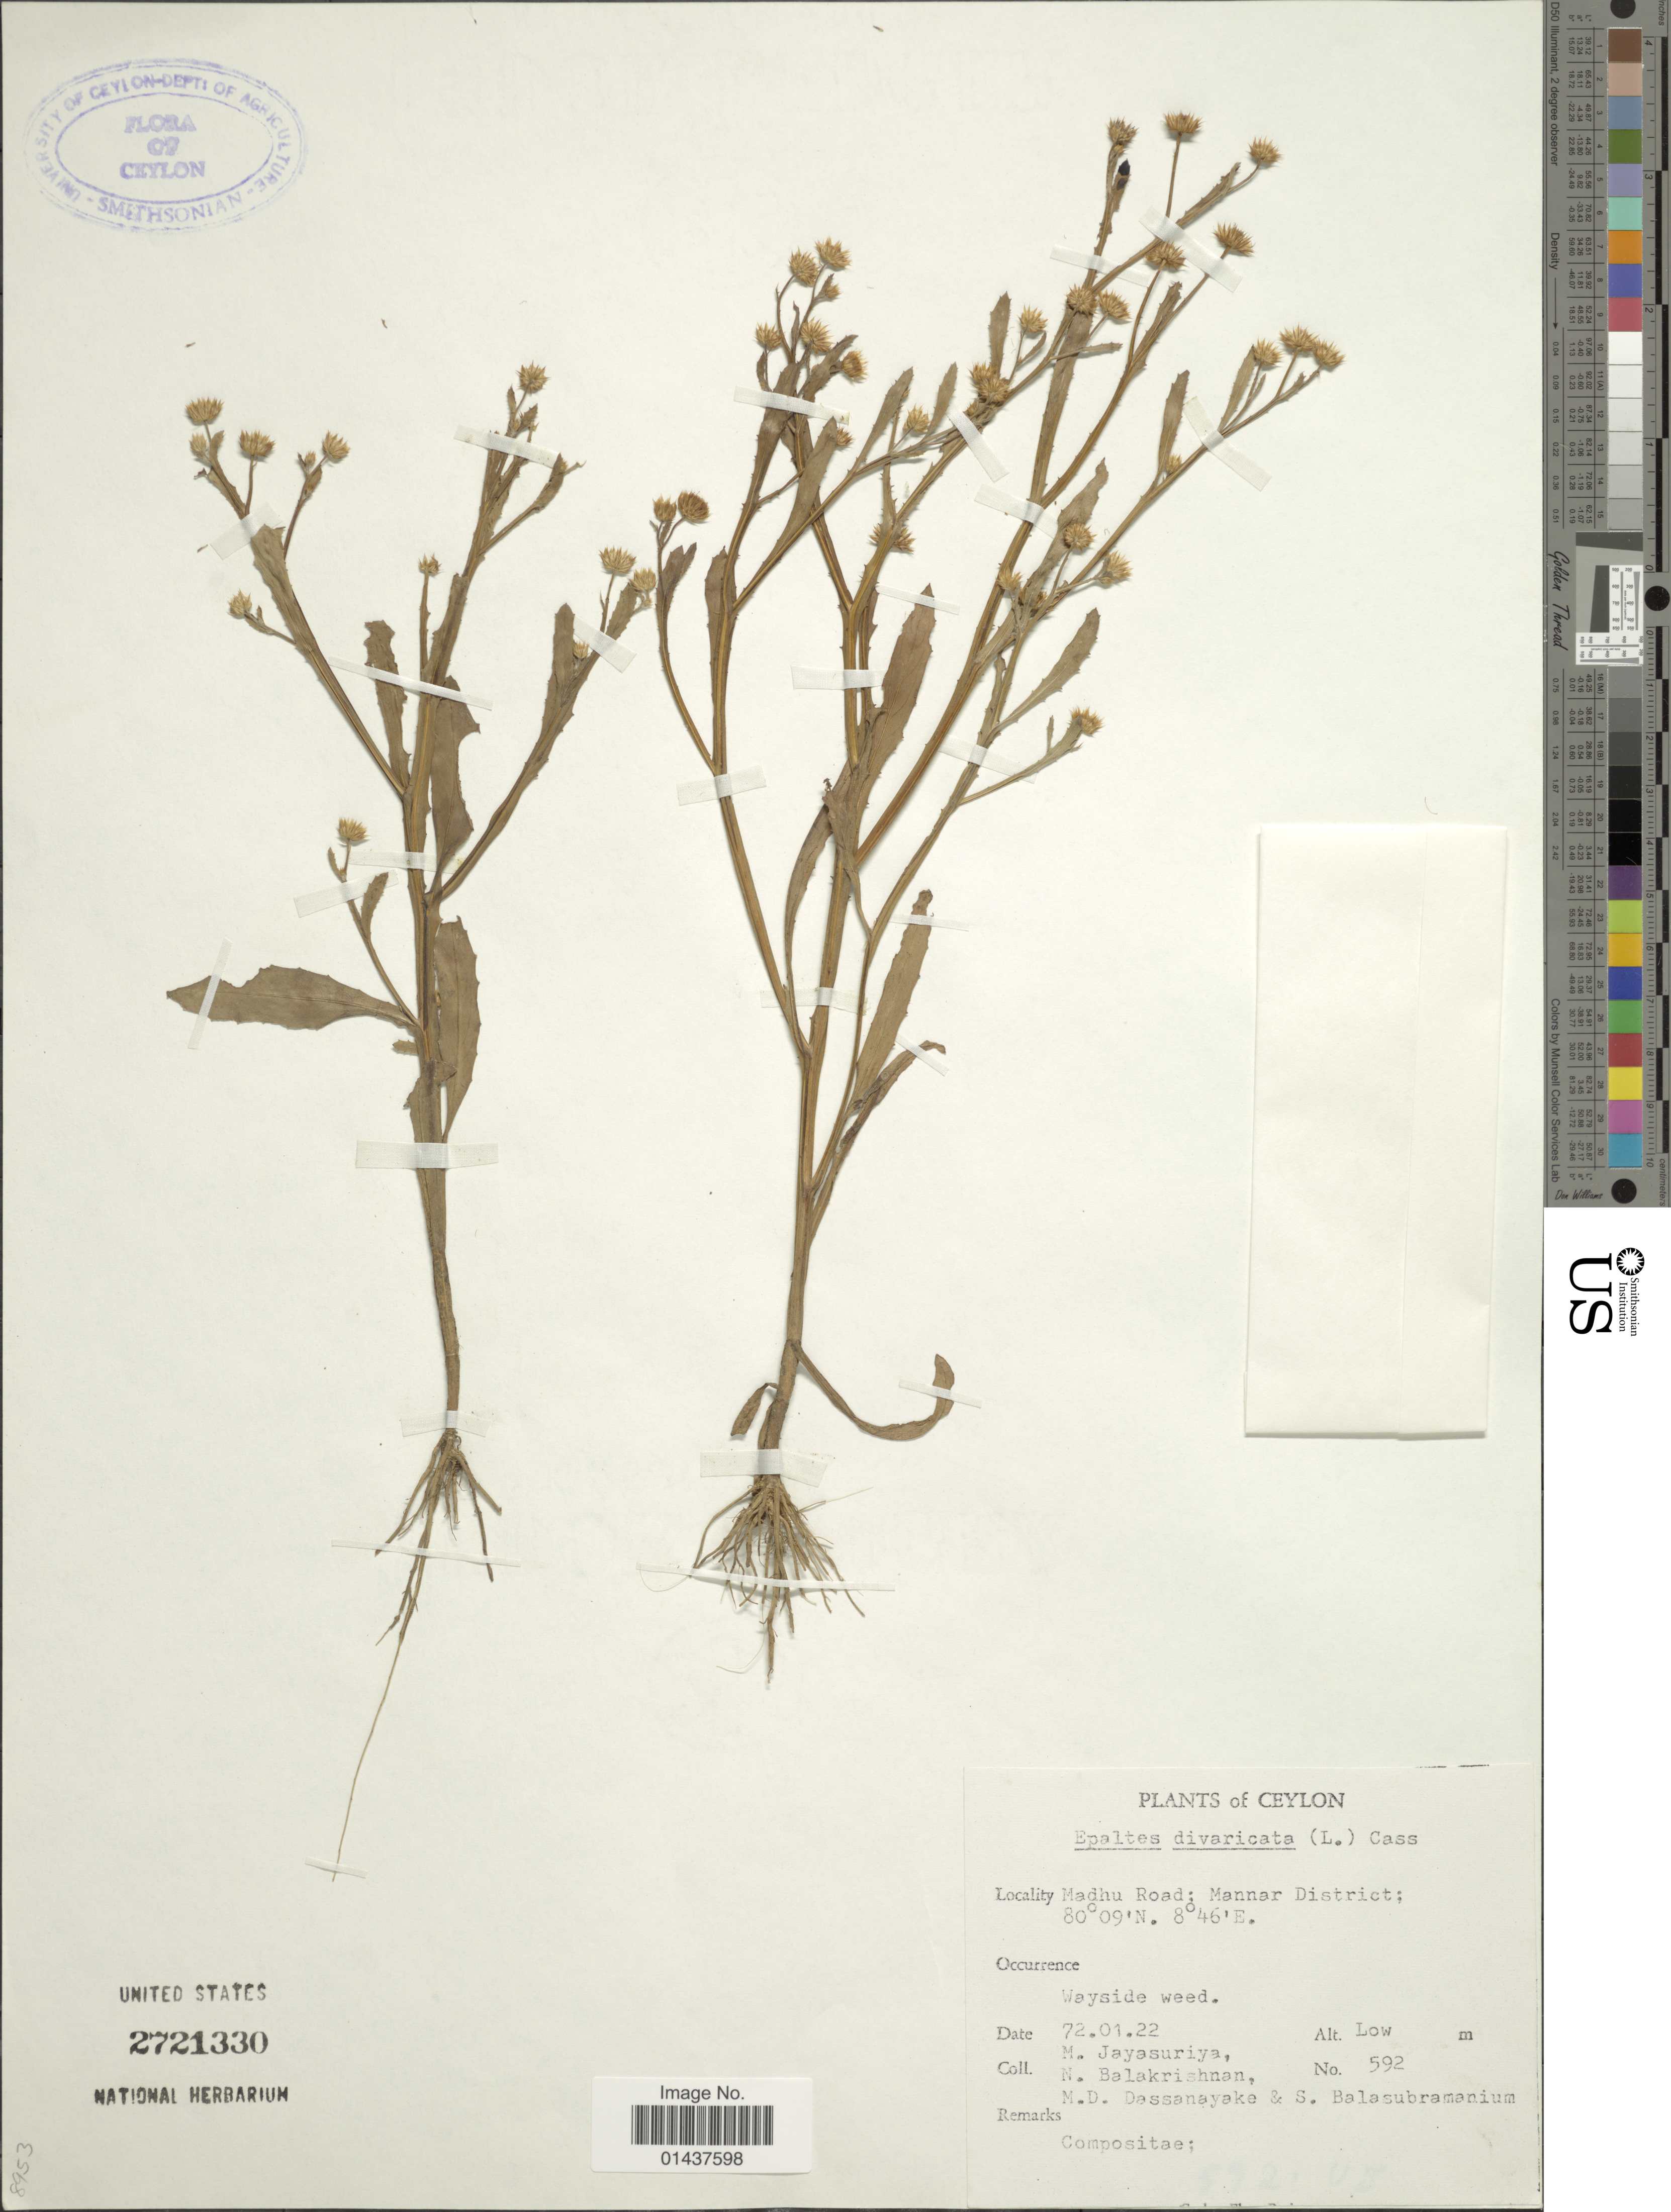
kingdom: Plantae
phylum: Tracheophyta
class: Magnoliopsida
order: Asterales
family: Asteraceae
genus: Epaltes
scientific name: Epaltes divaricata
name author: (L.) Cass.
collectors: M. Jayasuriya, N. Balakrishnan, M. D. Dassanayake & S. Balasubramanium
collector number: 592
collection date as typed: Transcribed d/m/y: 22/1/72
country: Sri Lanka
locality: Ceylon, Madhu Road; Mannar District, Way weed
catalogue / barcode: US 2721330